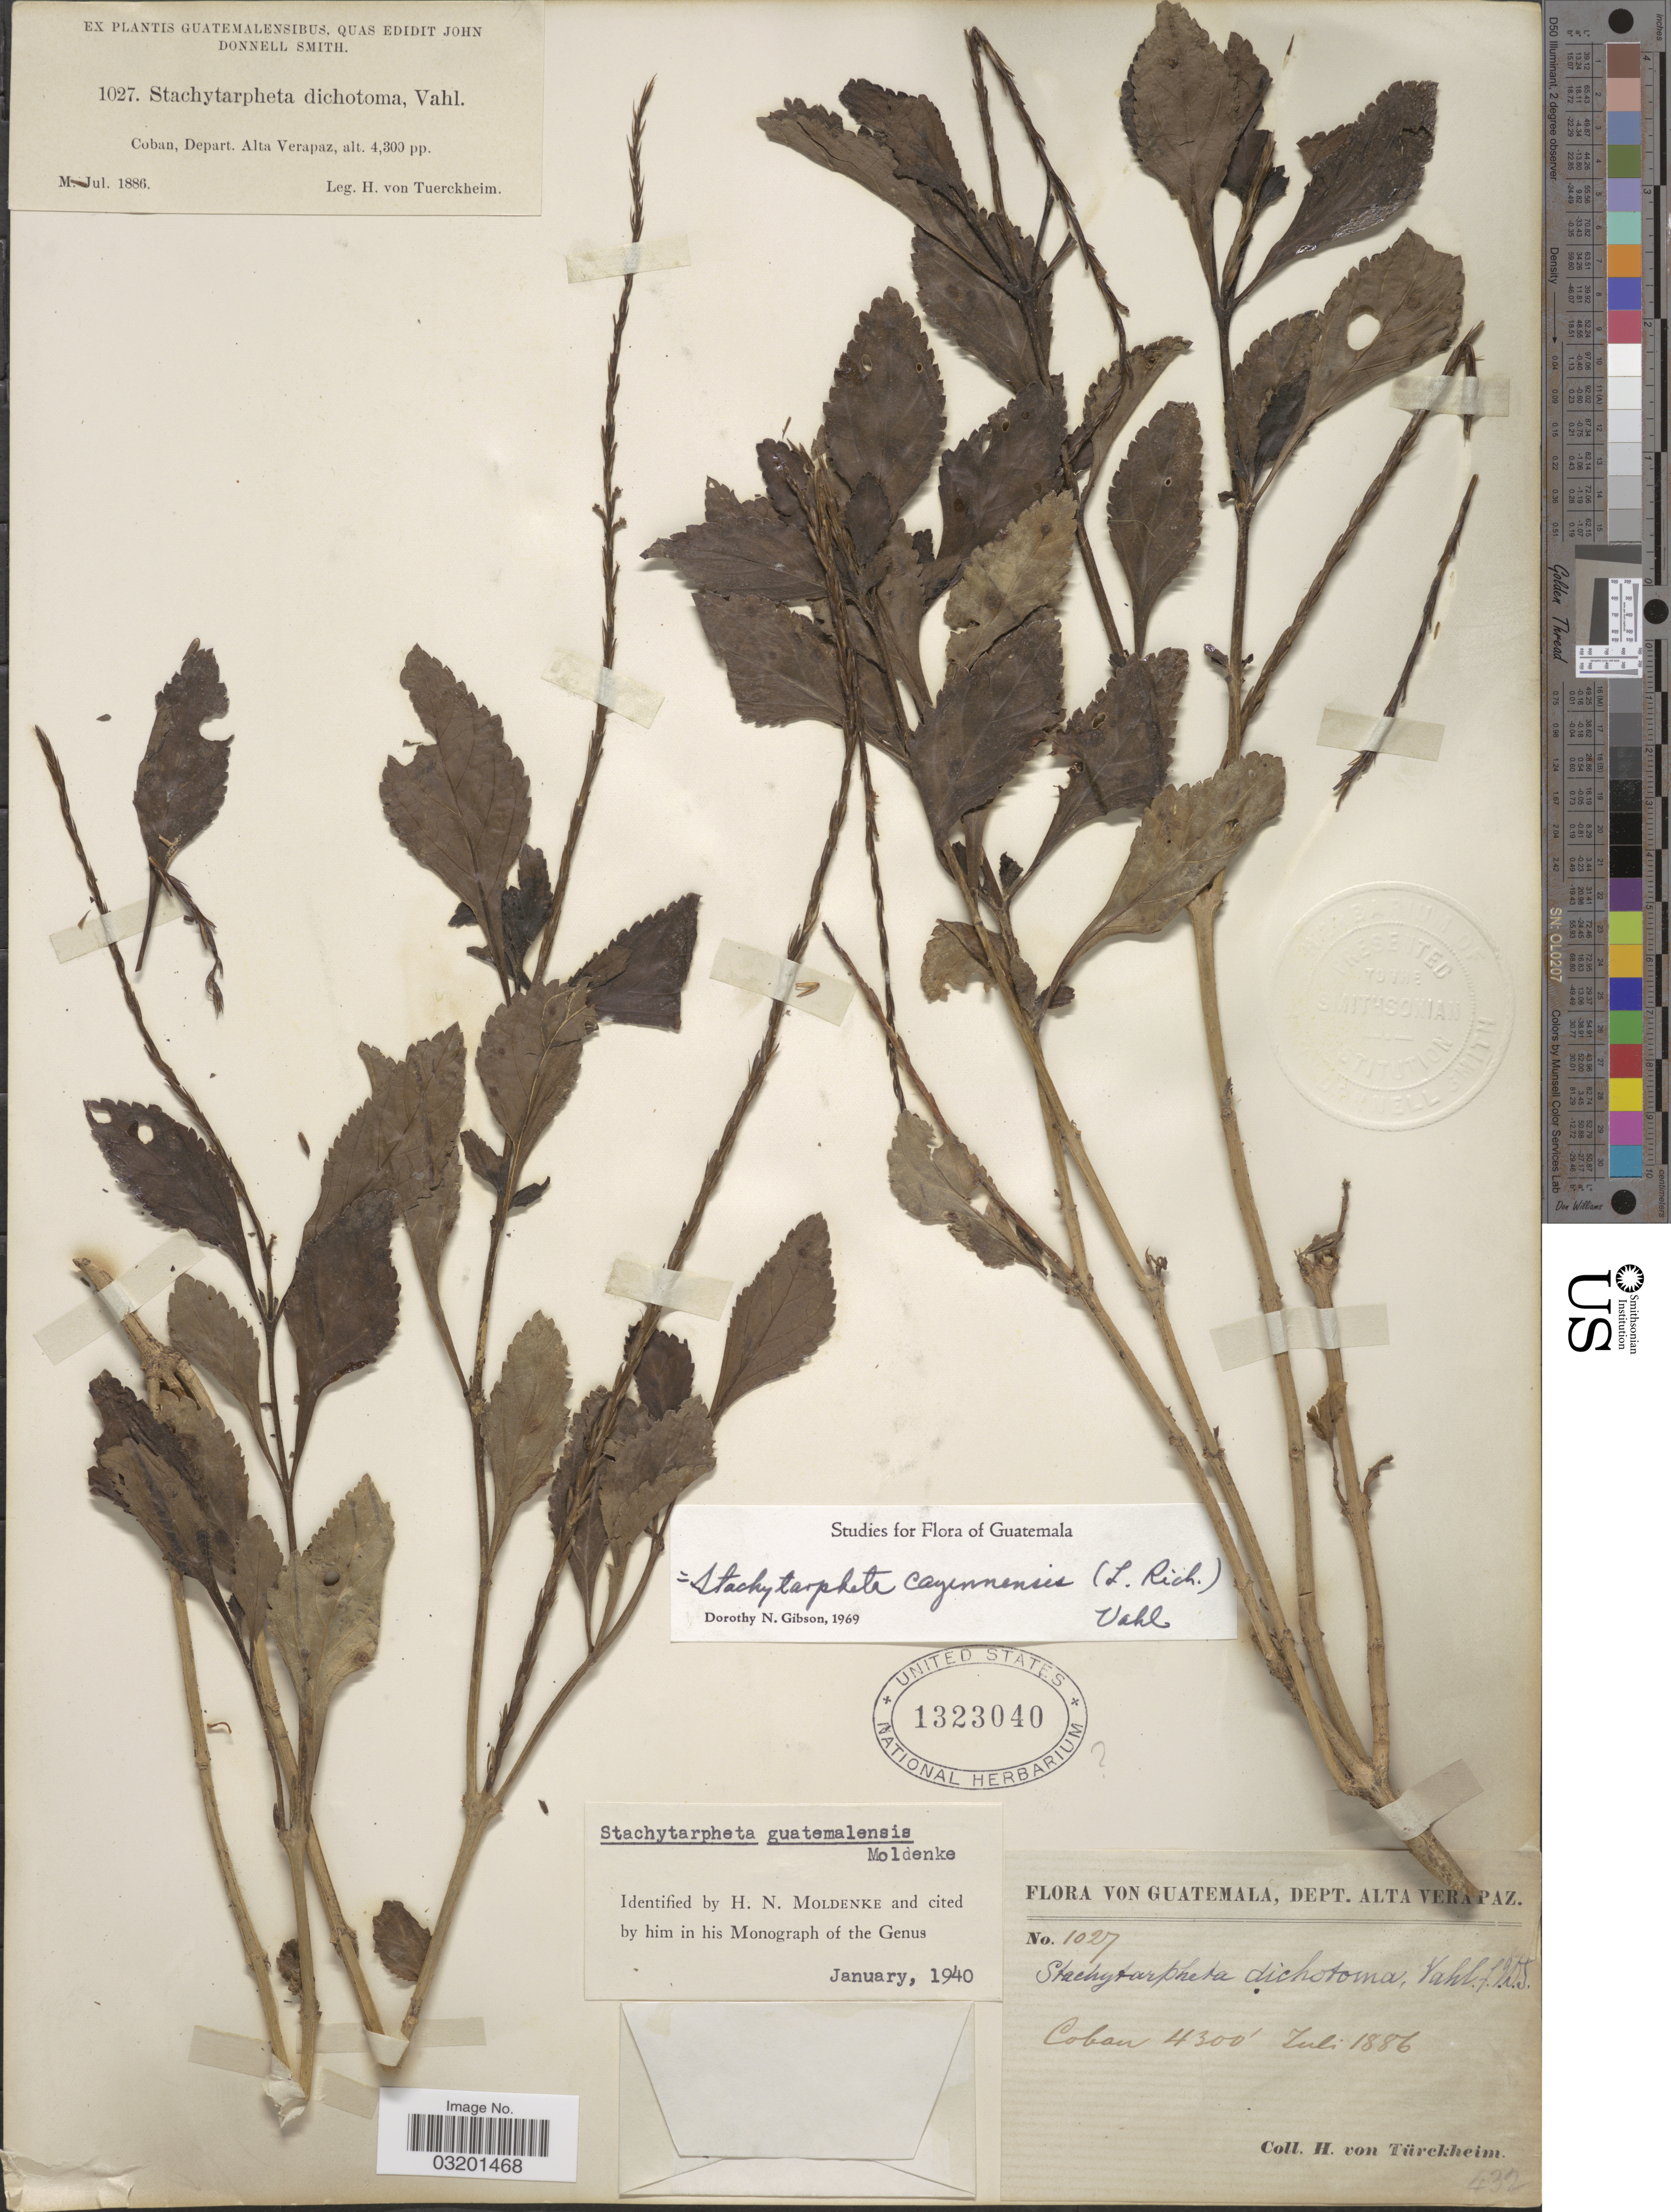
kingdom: Plantae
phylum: Tracheophyta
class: Magnoliopsida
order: Lamiales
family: Verbenaceae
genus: Stachytarpheta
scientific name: Stachytarpheta cayennensis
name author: (Rich.) Vahl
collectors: H. von Türckheim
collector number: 1027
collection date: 1886-07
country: Guatemala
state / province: Alta Verapaz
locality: Coban, Depart. Alta Verapaz.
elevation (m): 1311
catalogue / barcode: US 1323040